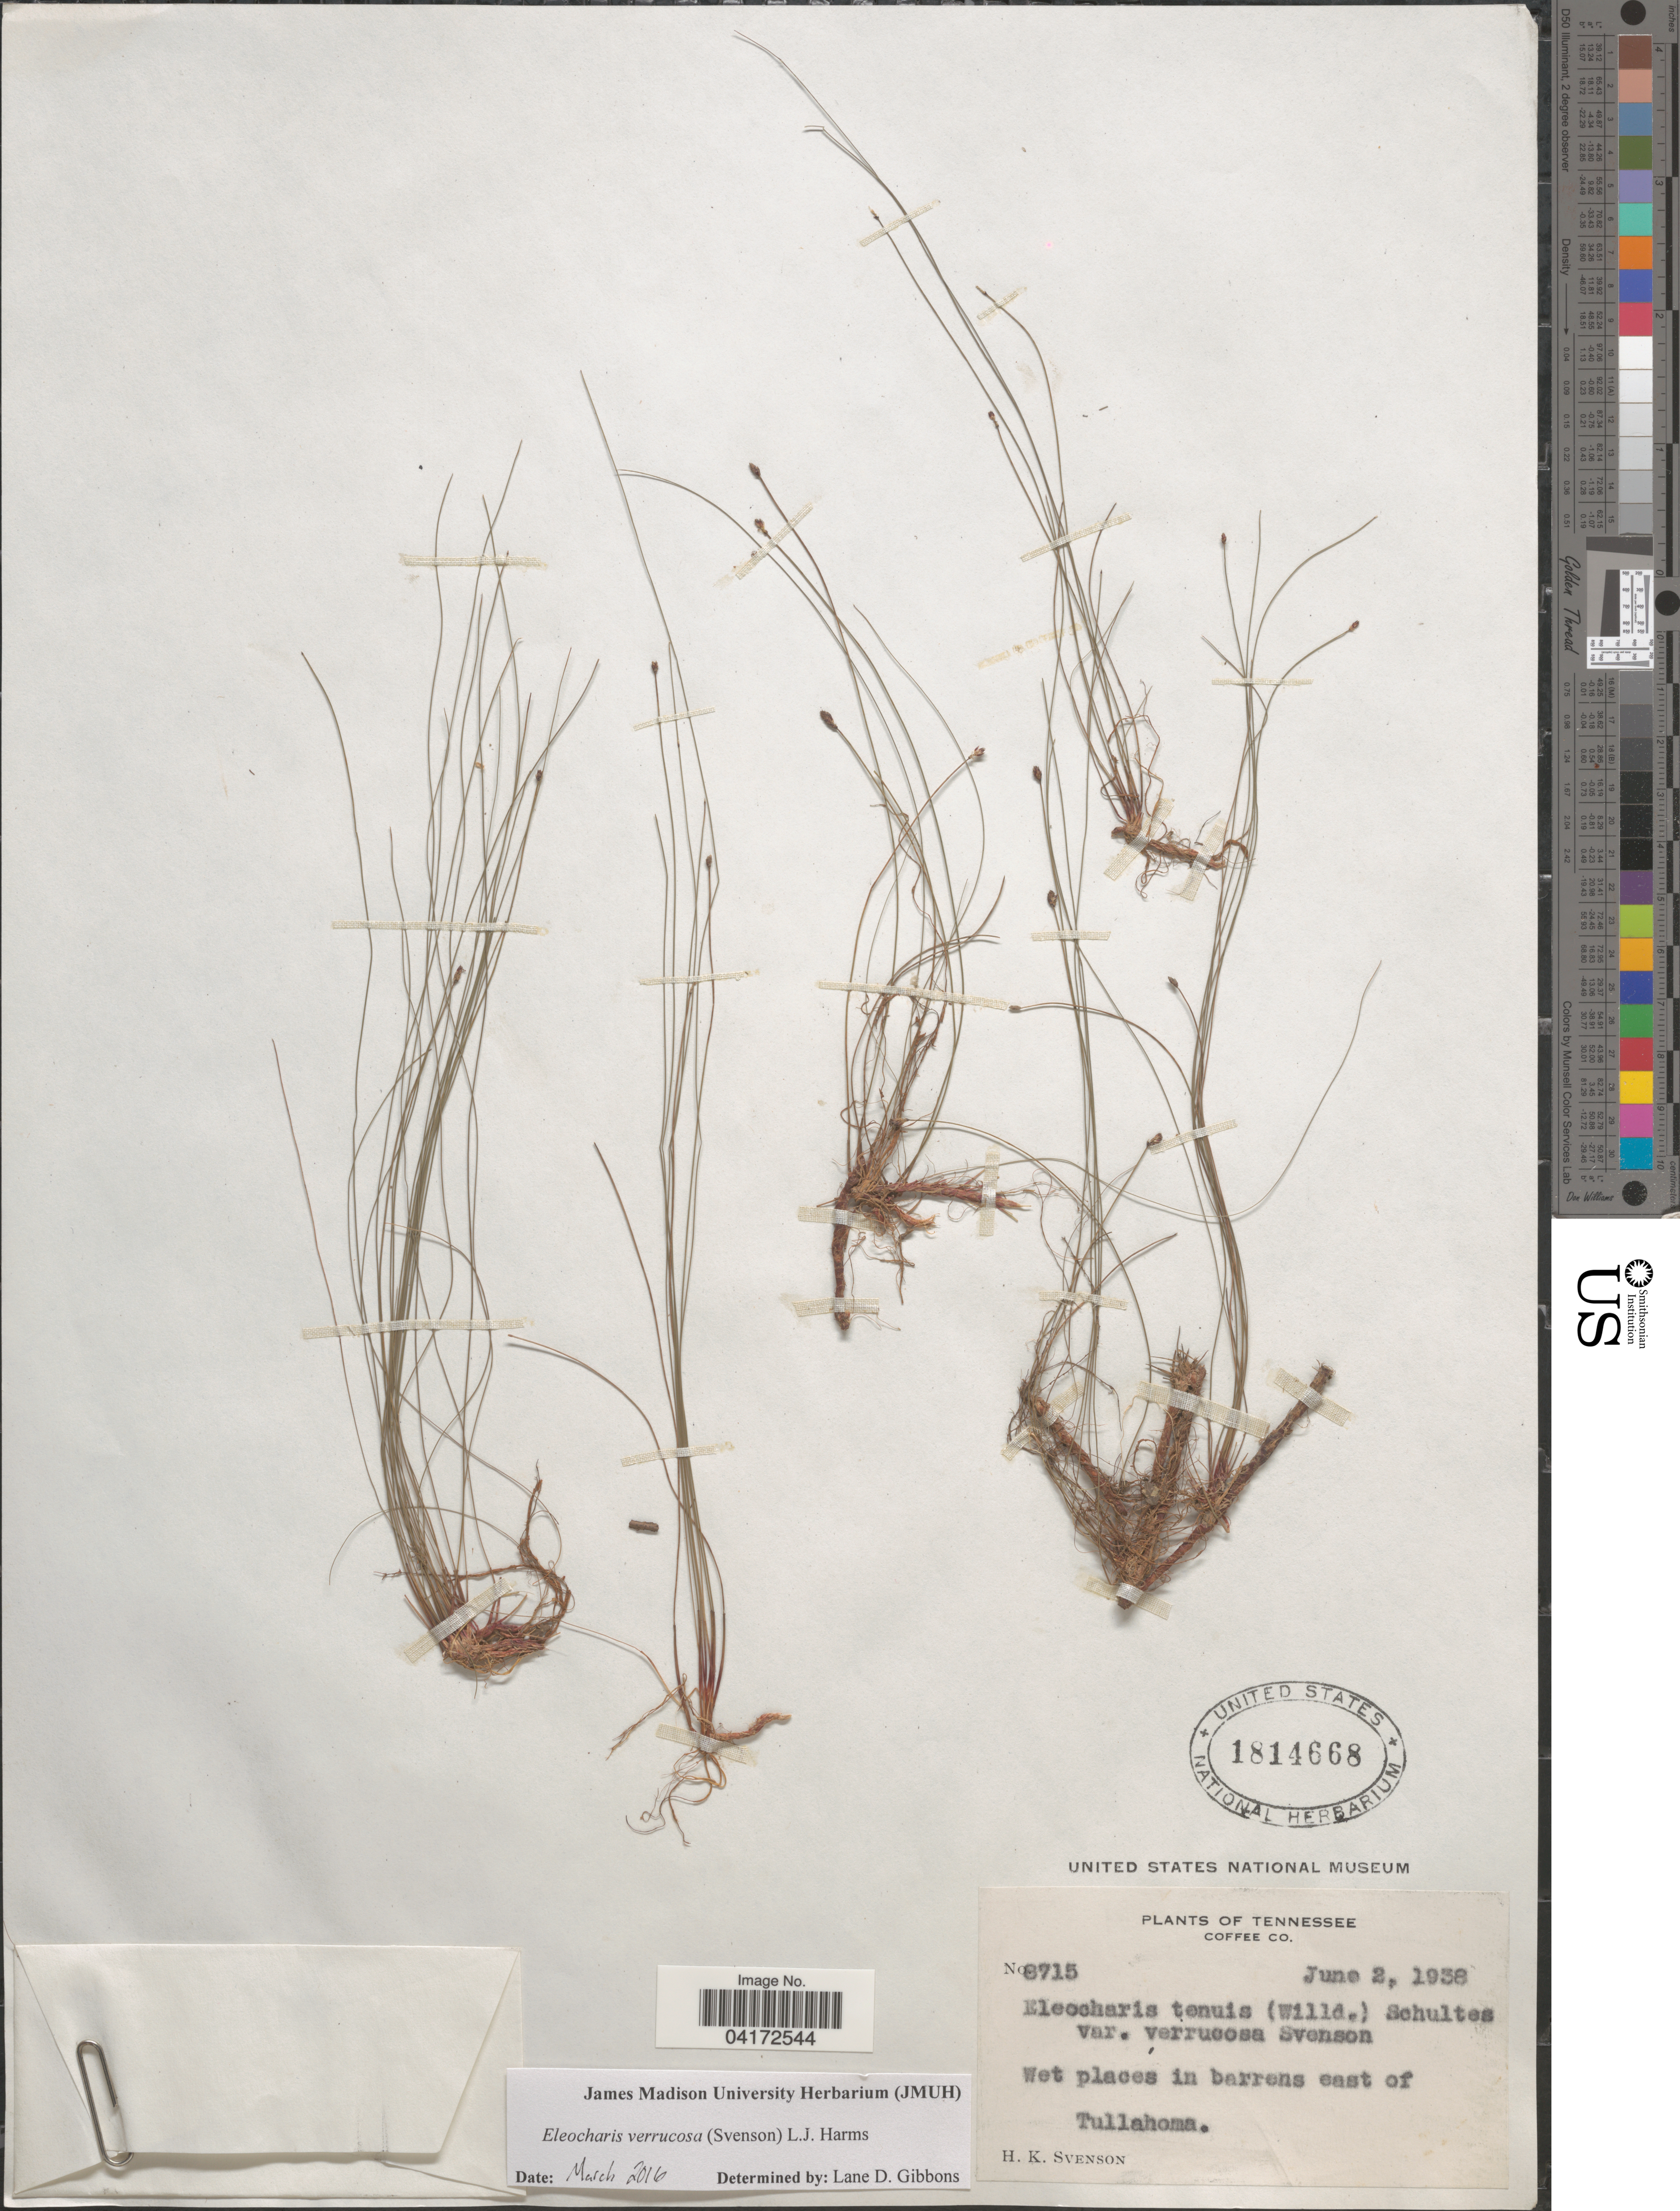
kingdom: Plantae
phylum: Tracheophyta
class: Liliopsida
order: Poales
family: Cyperaceae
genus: Eleocharis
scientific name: Eleocharis verrucosa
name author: (Svenson) L. J. Harms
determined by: Gibbons, Lane D.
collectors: H. K. Svenson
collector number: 8715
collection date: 1938-06-02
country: United States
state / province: Tennessee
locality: Coffee Co. Wet places in barrens east of Tullahoma.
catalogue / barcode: US 1814668